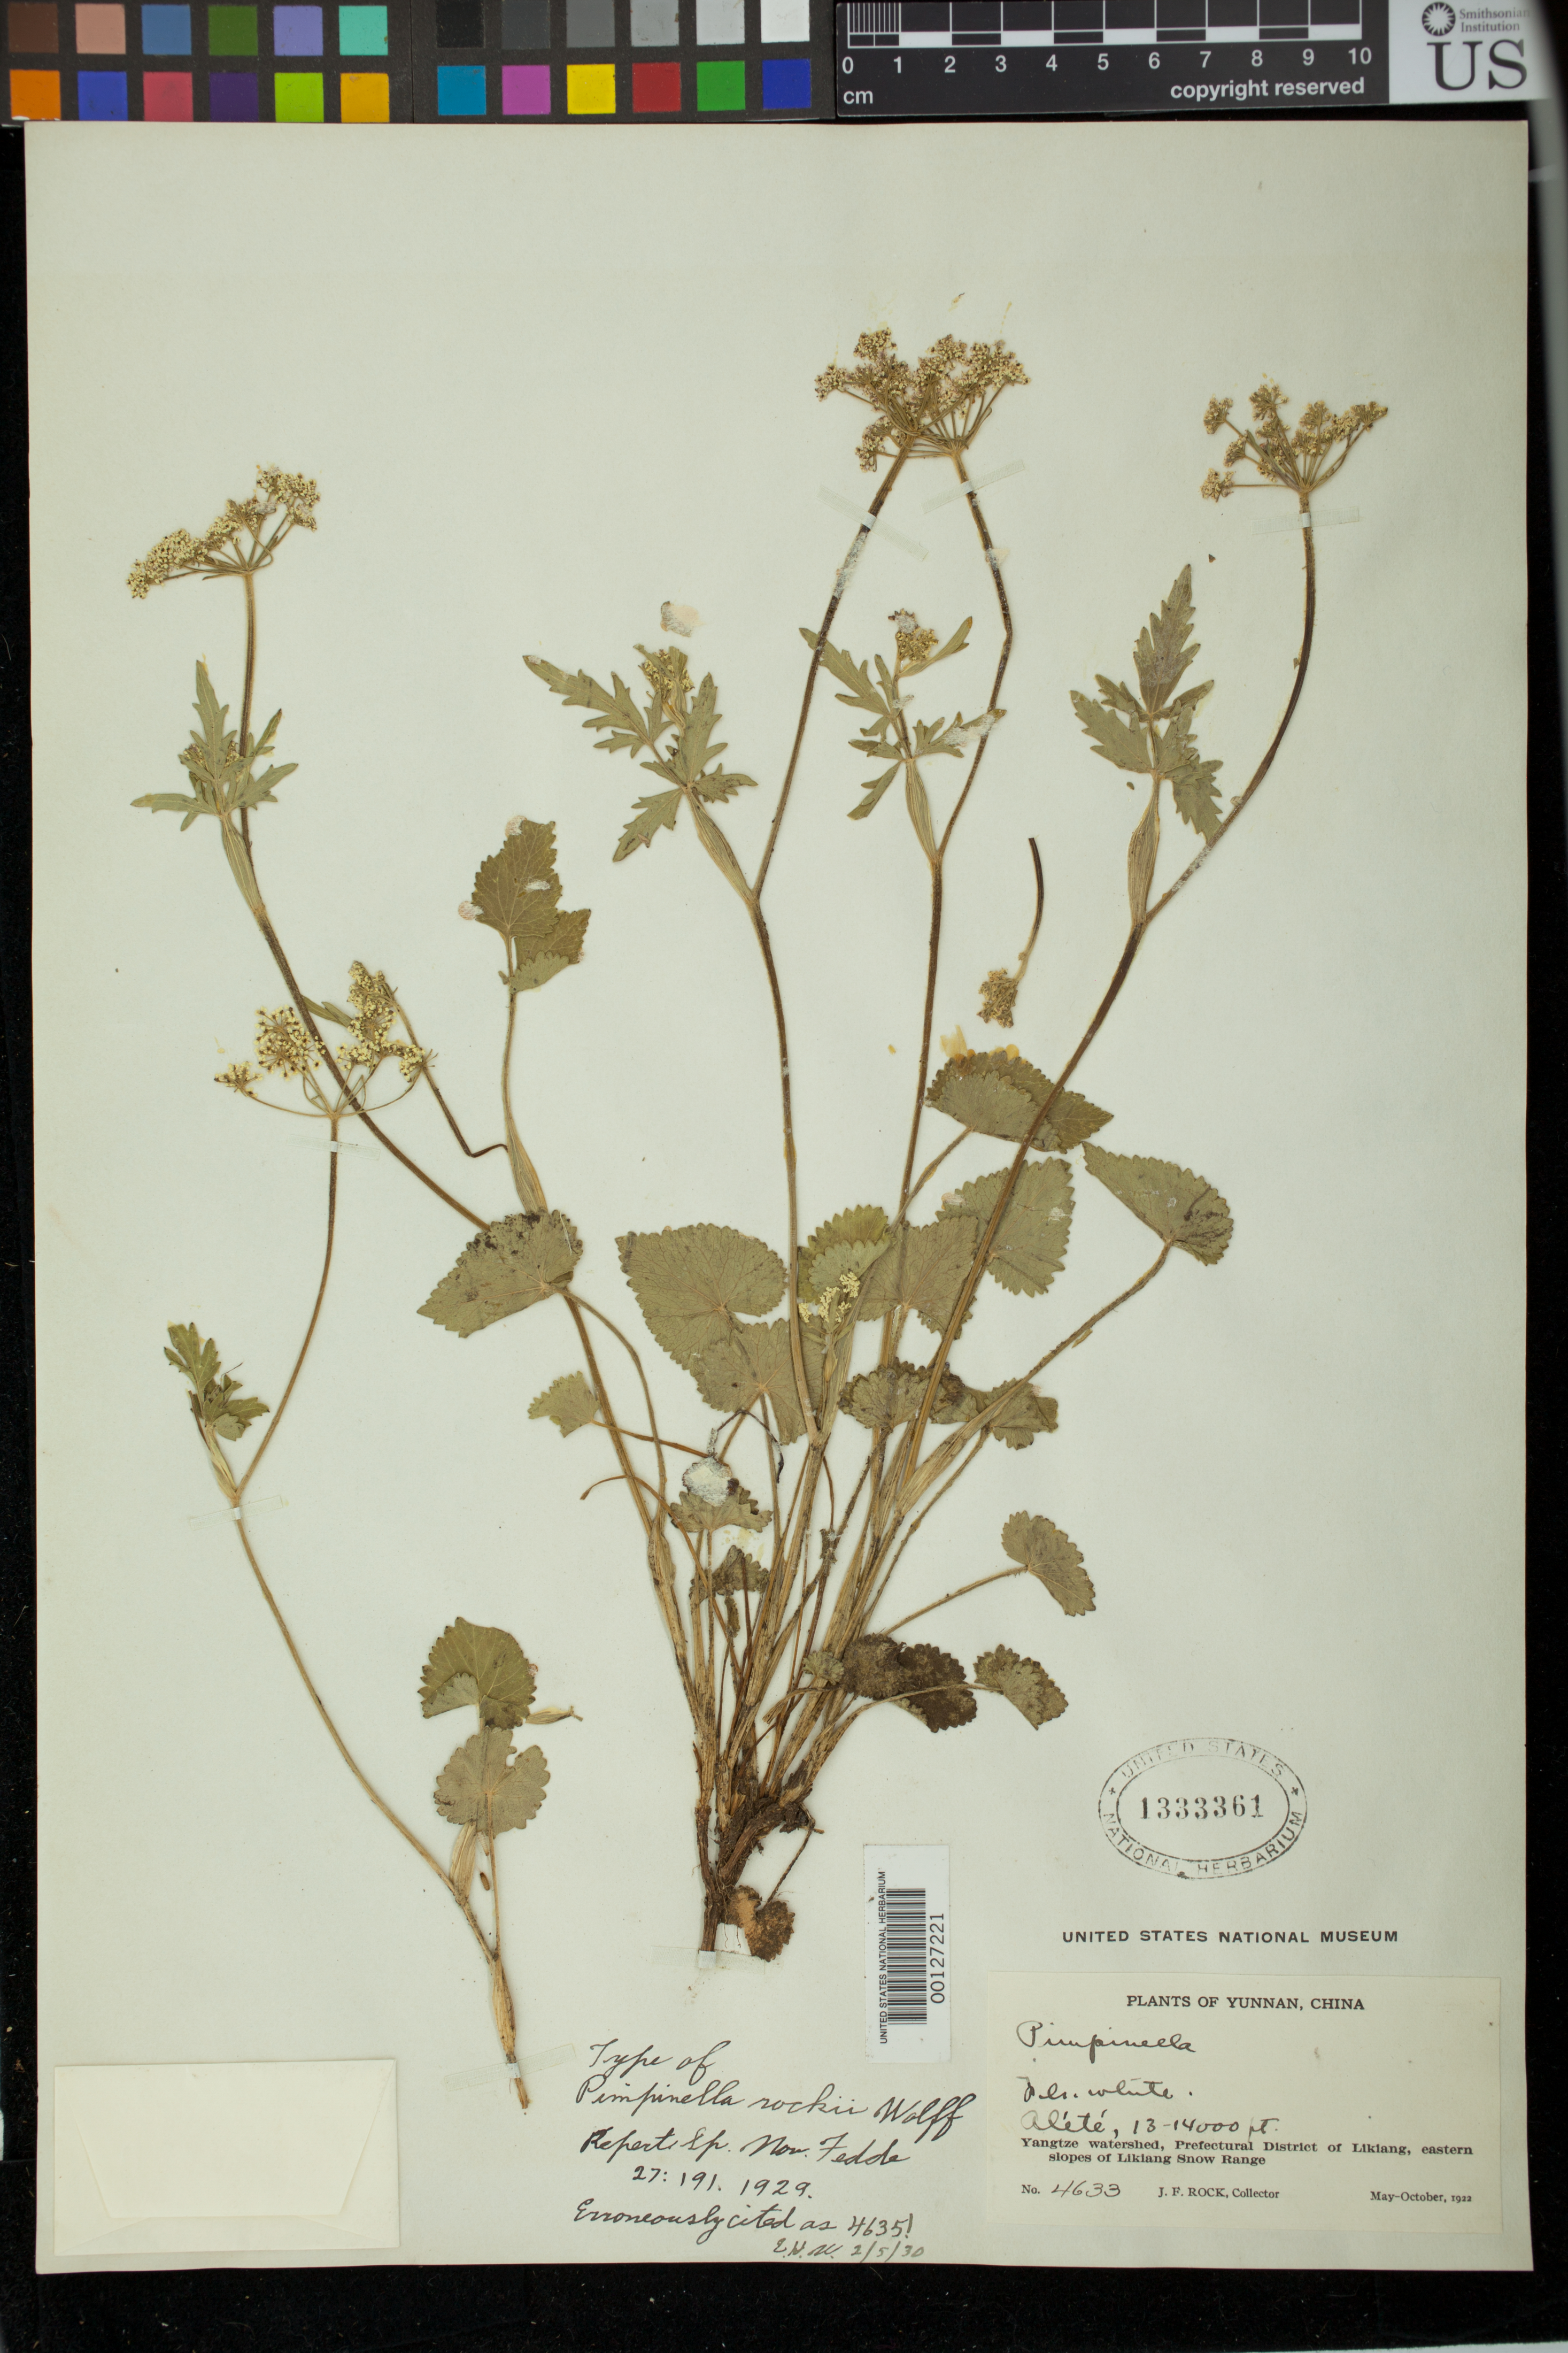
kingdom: Plantae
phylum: Tracheophyta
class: Magnoliopsida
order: Apiales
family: Apiaceae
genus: Pimpinella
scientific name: Pimpinella rockii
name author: H. Wolff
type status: Isosyntype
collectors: J. F. Rock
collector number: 4633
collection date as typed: May 1922 to -- Oct 1922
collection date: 1922-05/1922-10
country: China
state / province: Yunnan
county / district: Likiang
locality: Yangtze watershed, Likiang snow range, Alete.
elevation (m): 396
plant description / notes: Erroneously cited as "4635" (as annotated)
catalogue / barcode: US 1333361